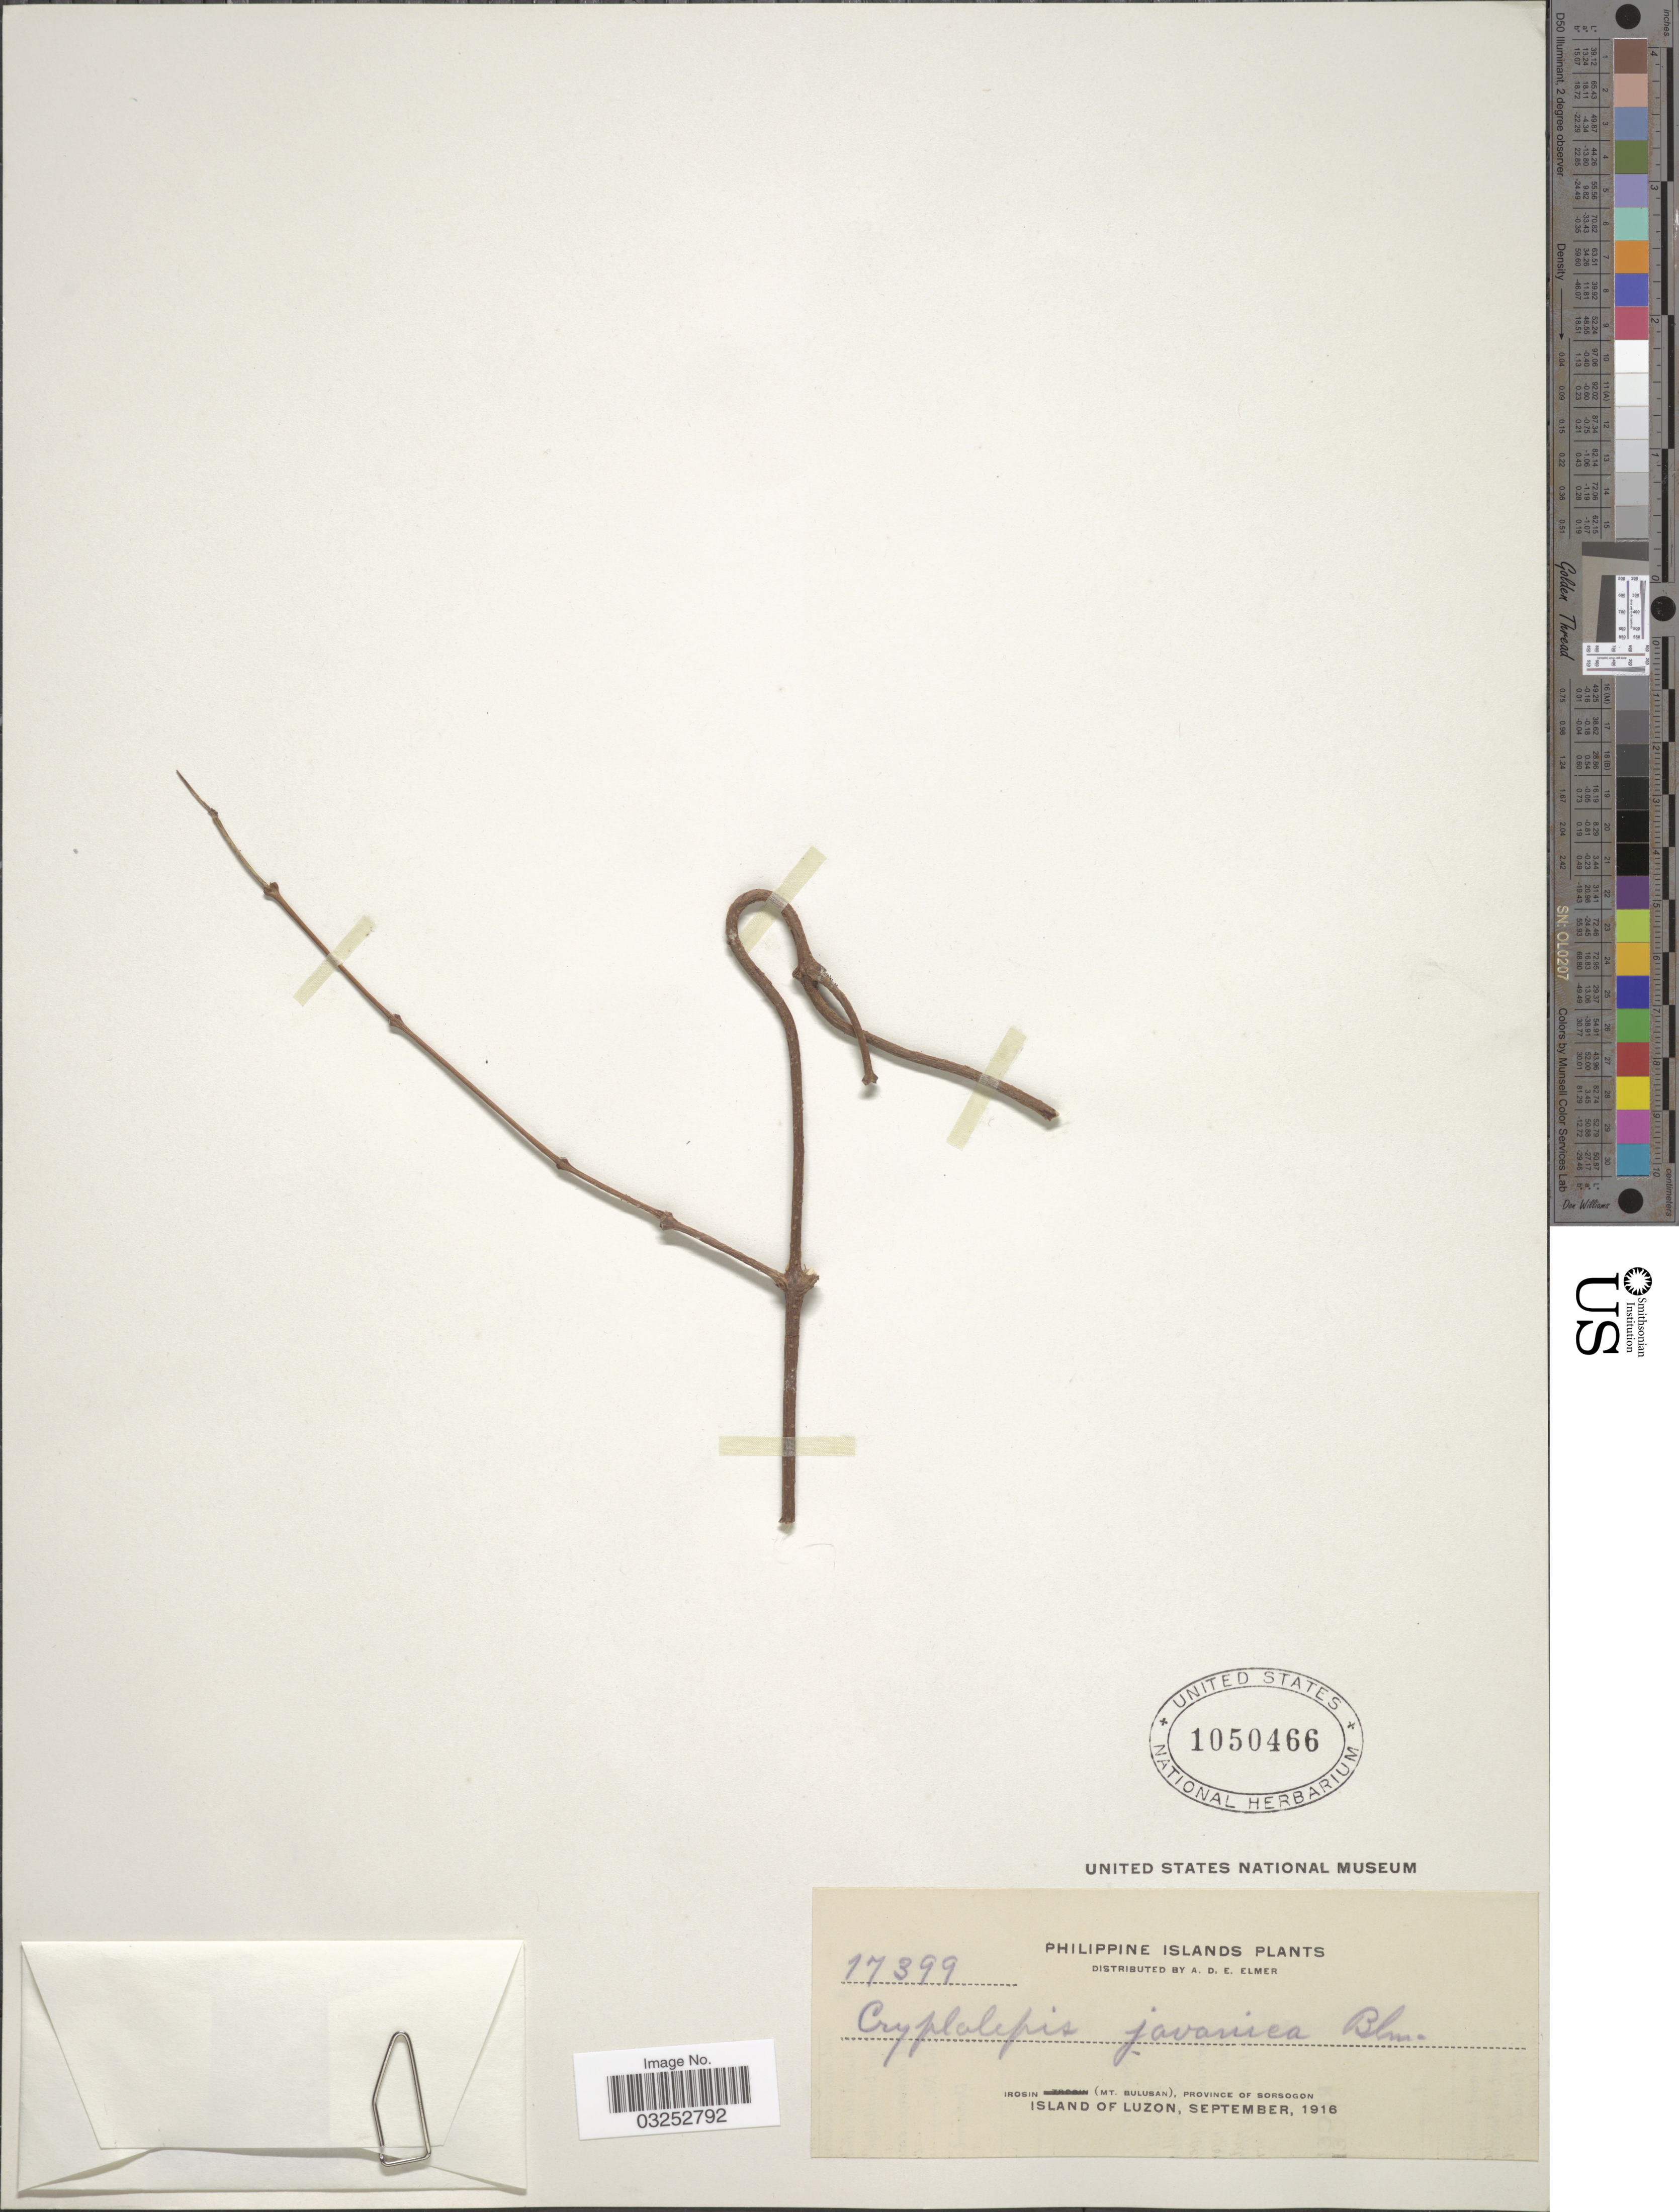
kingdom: Plantae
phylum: Tracheophyta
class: Magnoliopsida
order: Gentianales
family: Apocynaceae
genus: Cryptolepis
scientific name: Cryptolepis javanica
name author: Blume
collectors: A. D. E. Elmer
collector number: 17399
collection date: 1916-09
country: Philippines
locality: Irosin (Mt. Bulusan), Province of Sorsogon, Island of Luzon.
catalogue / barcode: US 1050466